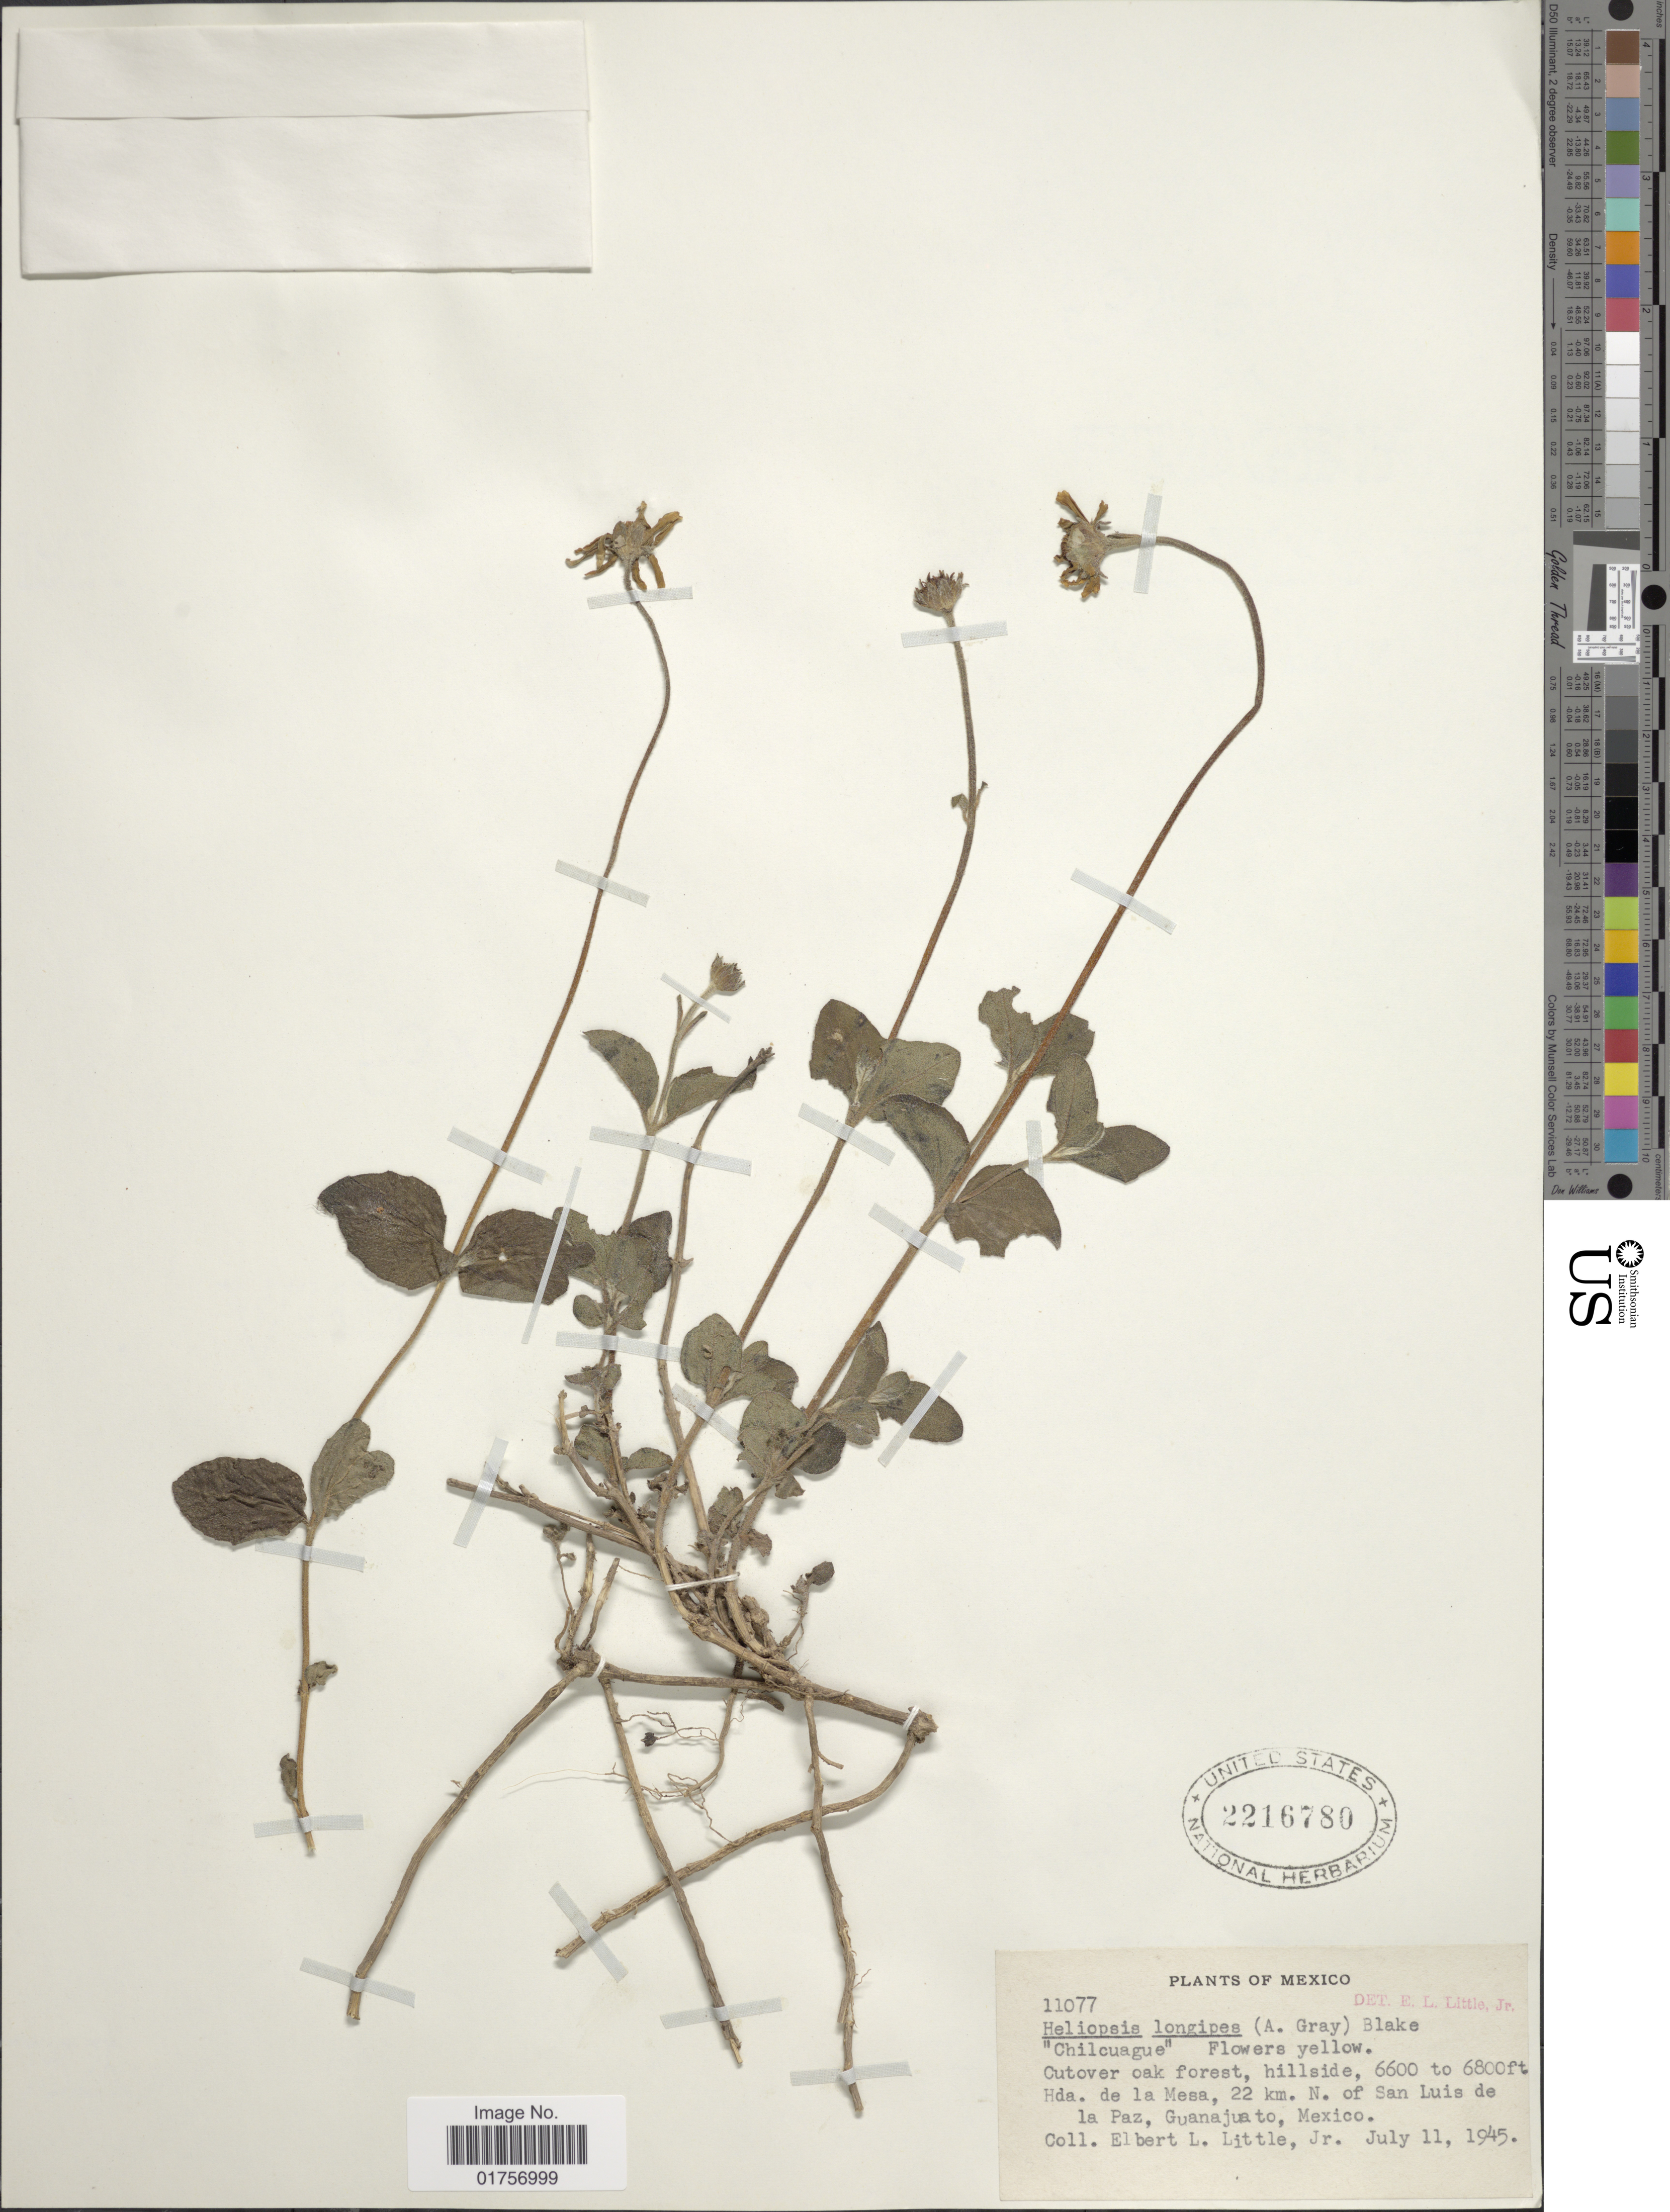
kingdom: Plantae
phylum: Tracheophyta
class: Magnoliopsida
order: Asterales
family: Asteraceae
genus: Heliopsis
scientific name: Heliopsis longipes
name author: (A. Gray) S.F. Blake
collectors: E. L. Little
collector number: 11077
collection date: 1945-07-11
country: Mexico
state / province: Guanajuato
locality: Hda. de la Mesa, 22 km. N. of San Luis de la Paz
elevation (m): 2012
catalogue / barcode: US 2216780